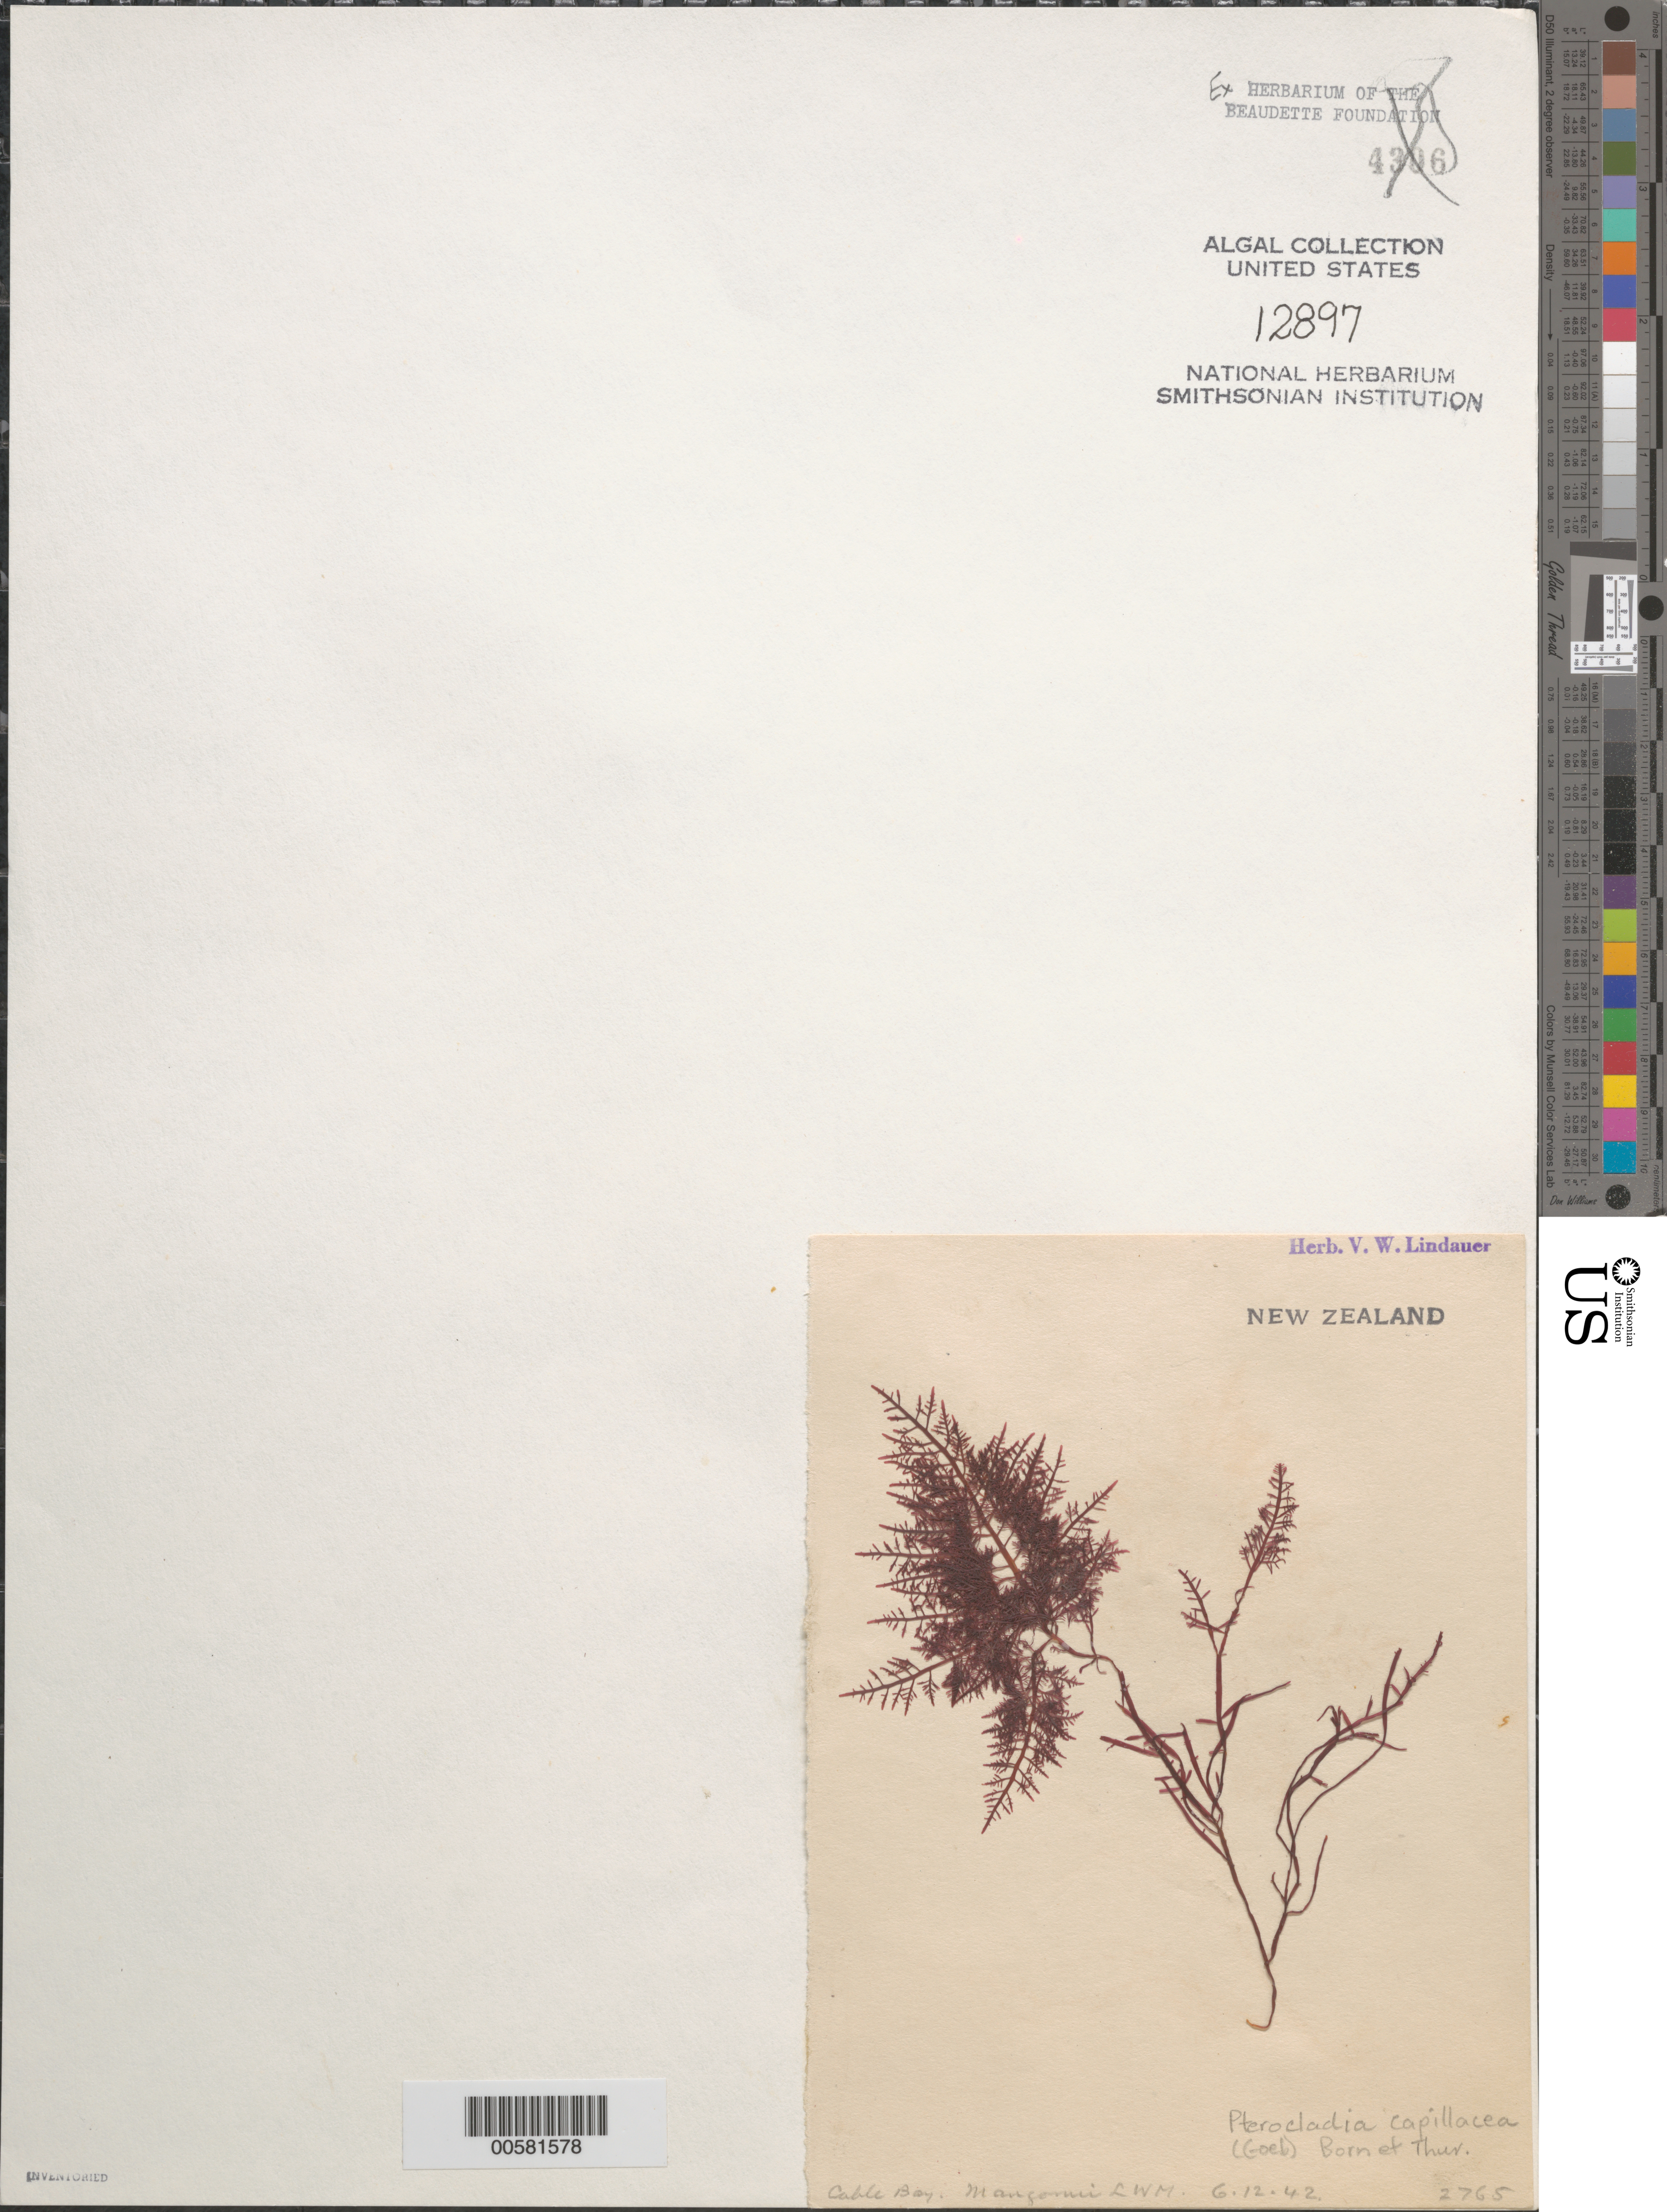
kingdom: Plantae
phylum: Rhodophyta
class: Florideophyceae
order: Gelidiales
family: Pterocladiaceae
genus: Pterocladiella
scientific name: Pterocladiella capillacea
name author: (S.G. Gmel.) Santelices & Hommers.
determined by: Algae name updating Project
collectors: V. Lindauer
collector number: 2765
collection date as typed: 06 Dec 1942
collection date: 1942-12-06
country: New Zealand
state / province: Northland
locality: Cable bay, mangonui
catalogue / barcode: US 12897